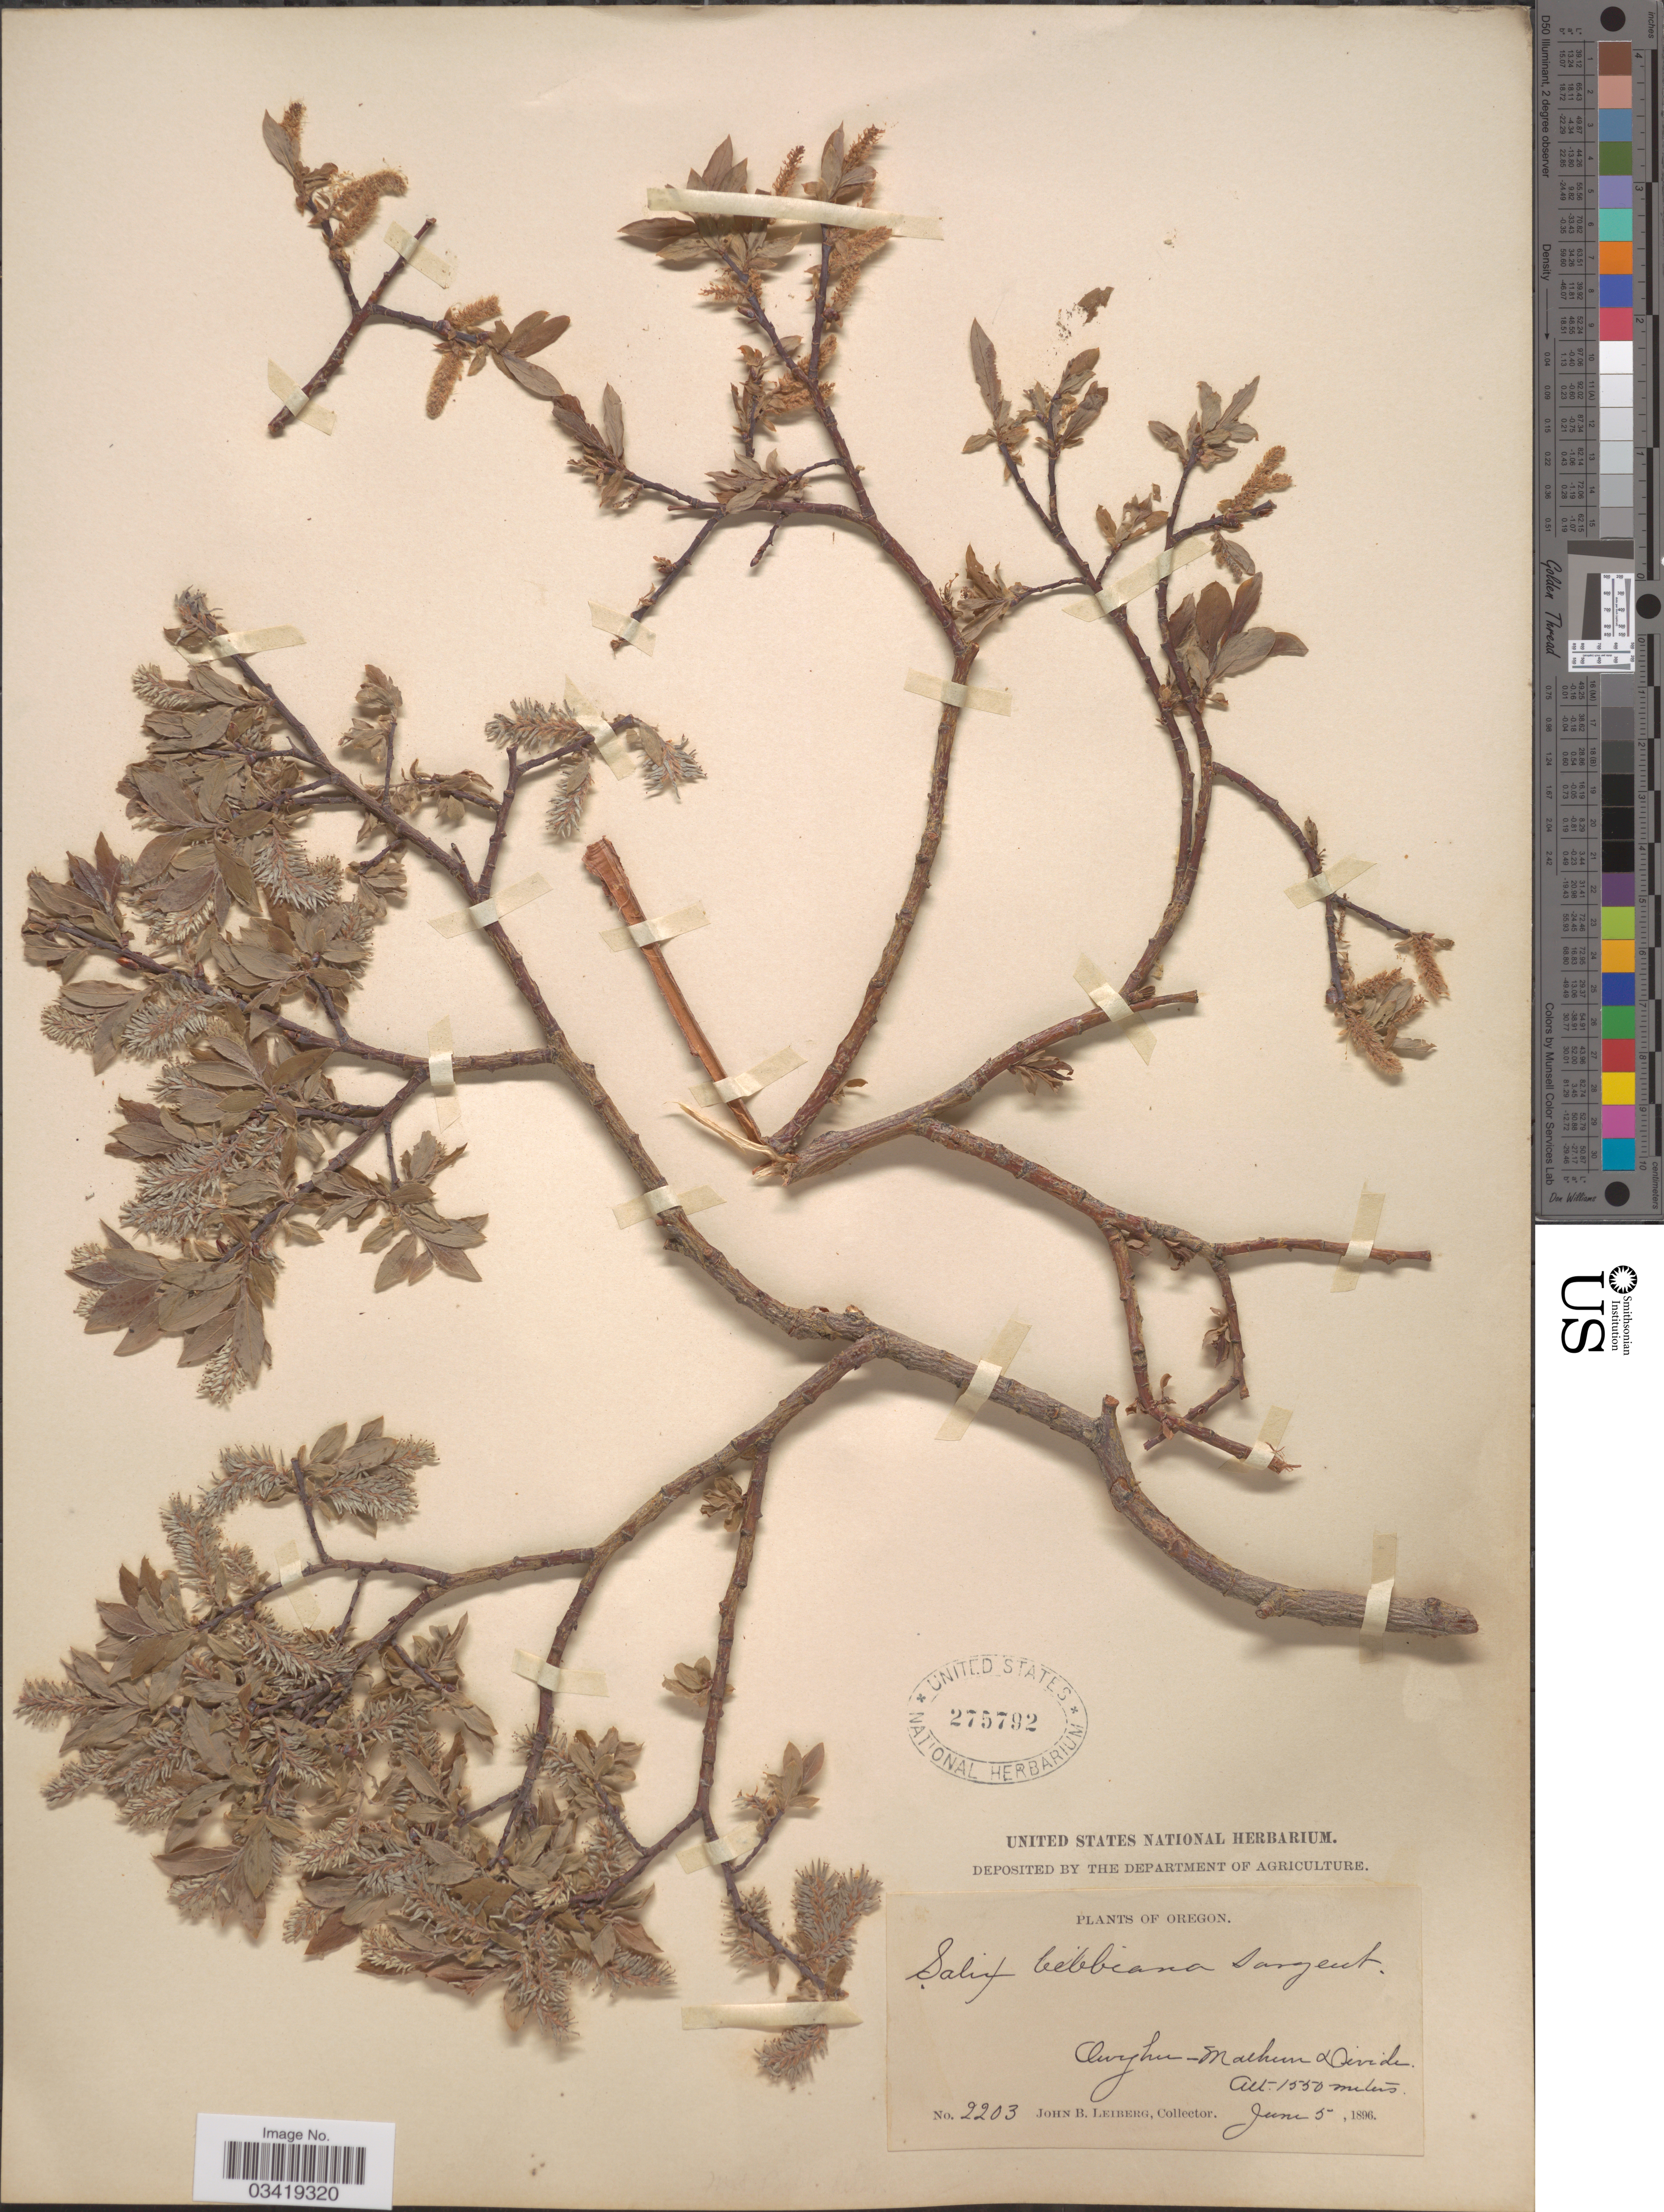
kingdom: Plantae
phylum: Tracheophyta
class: Magnoliopsida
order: Malpighiales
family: Salicaceae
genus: Salix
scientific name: Salix bebbiana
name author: Sarg.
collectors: J. B. Leiberg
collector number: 2203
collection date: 1896-06-05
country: United States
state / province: Oregon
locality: Owyhee-Malheur Divide.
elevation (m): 1550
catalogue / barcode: US 275792